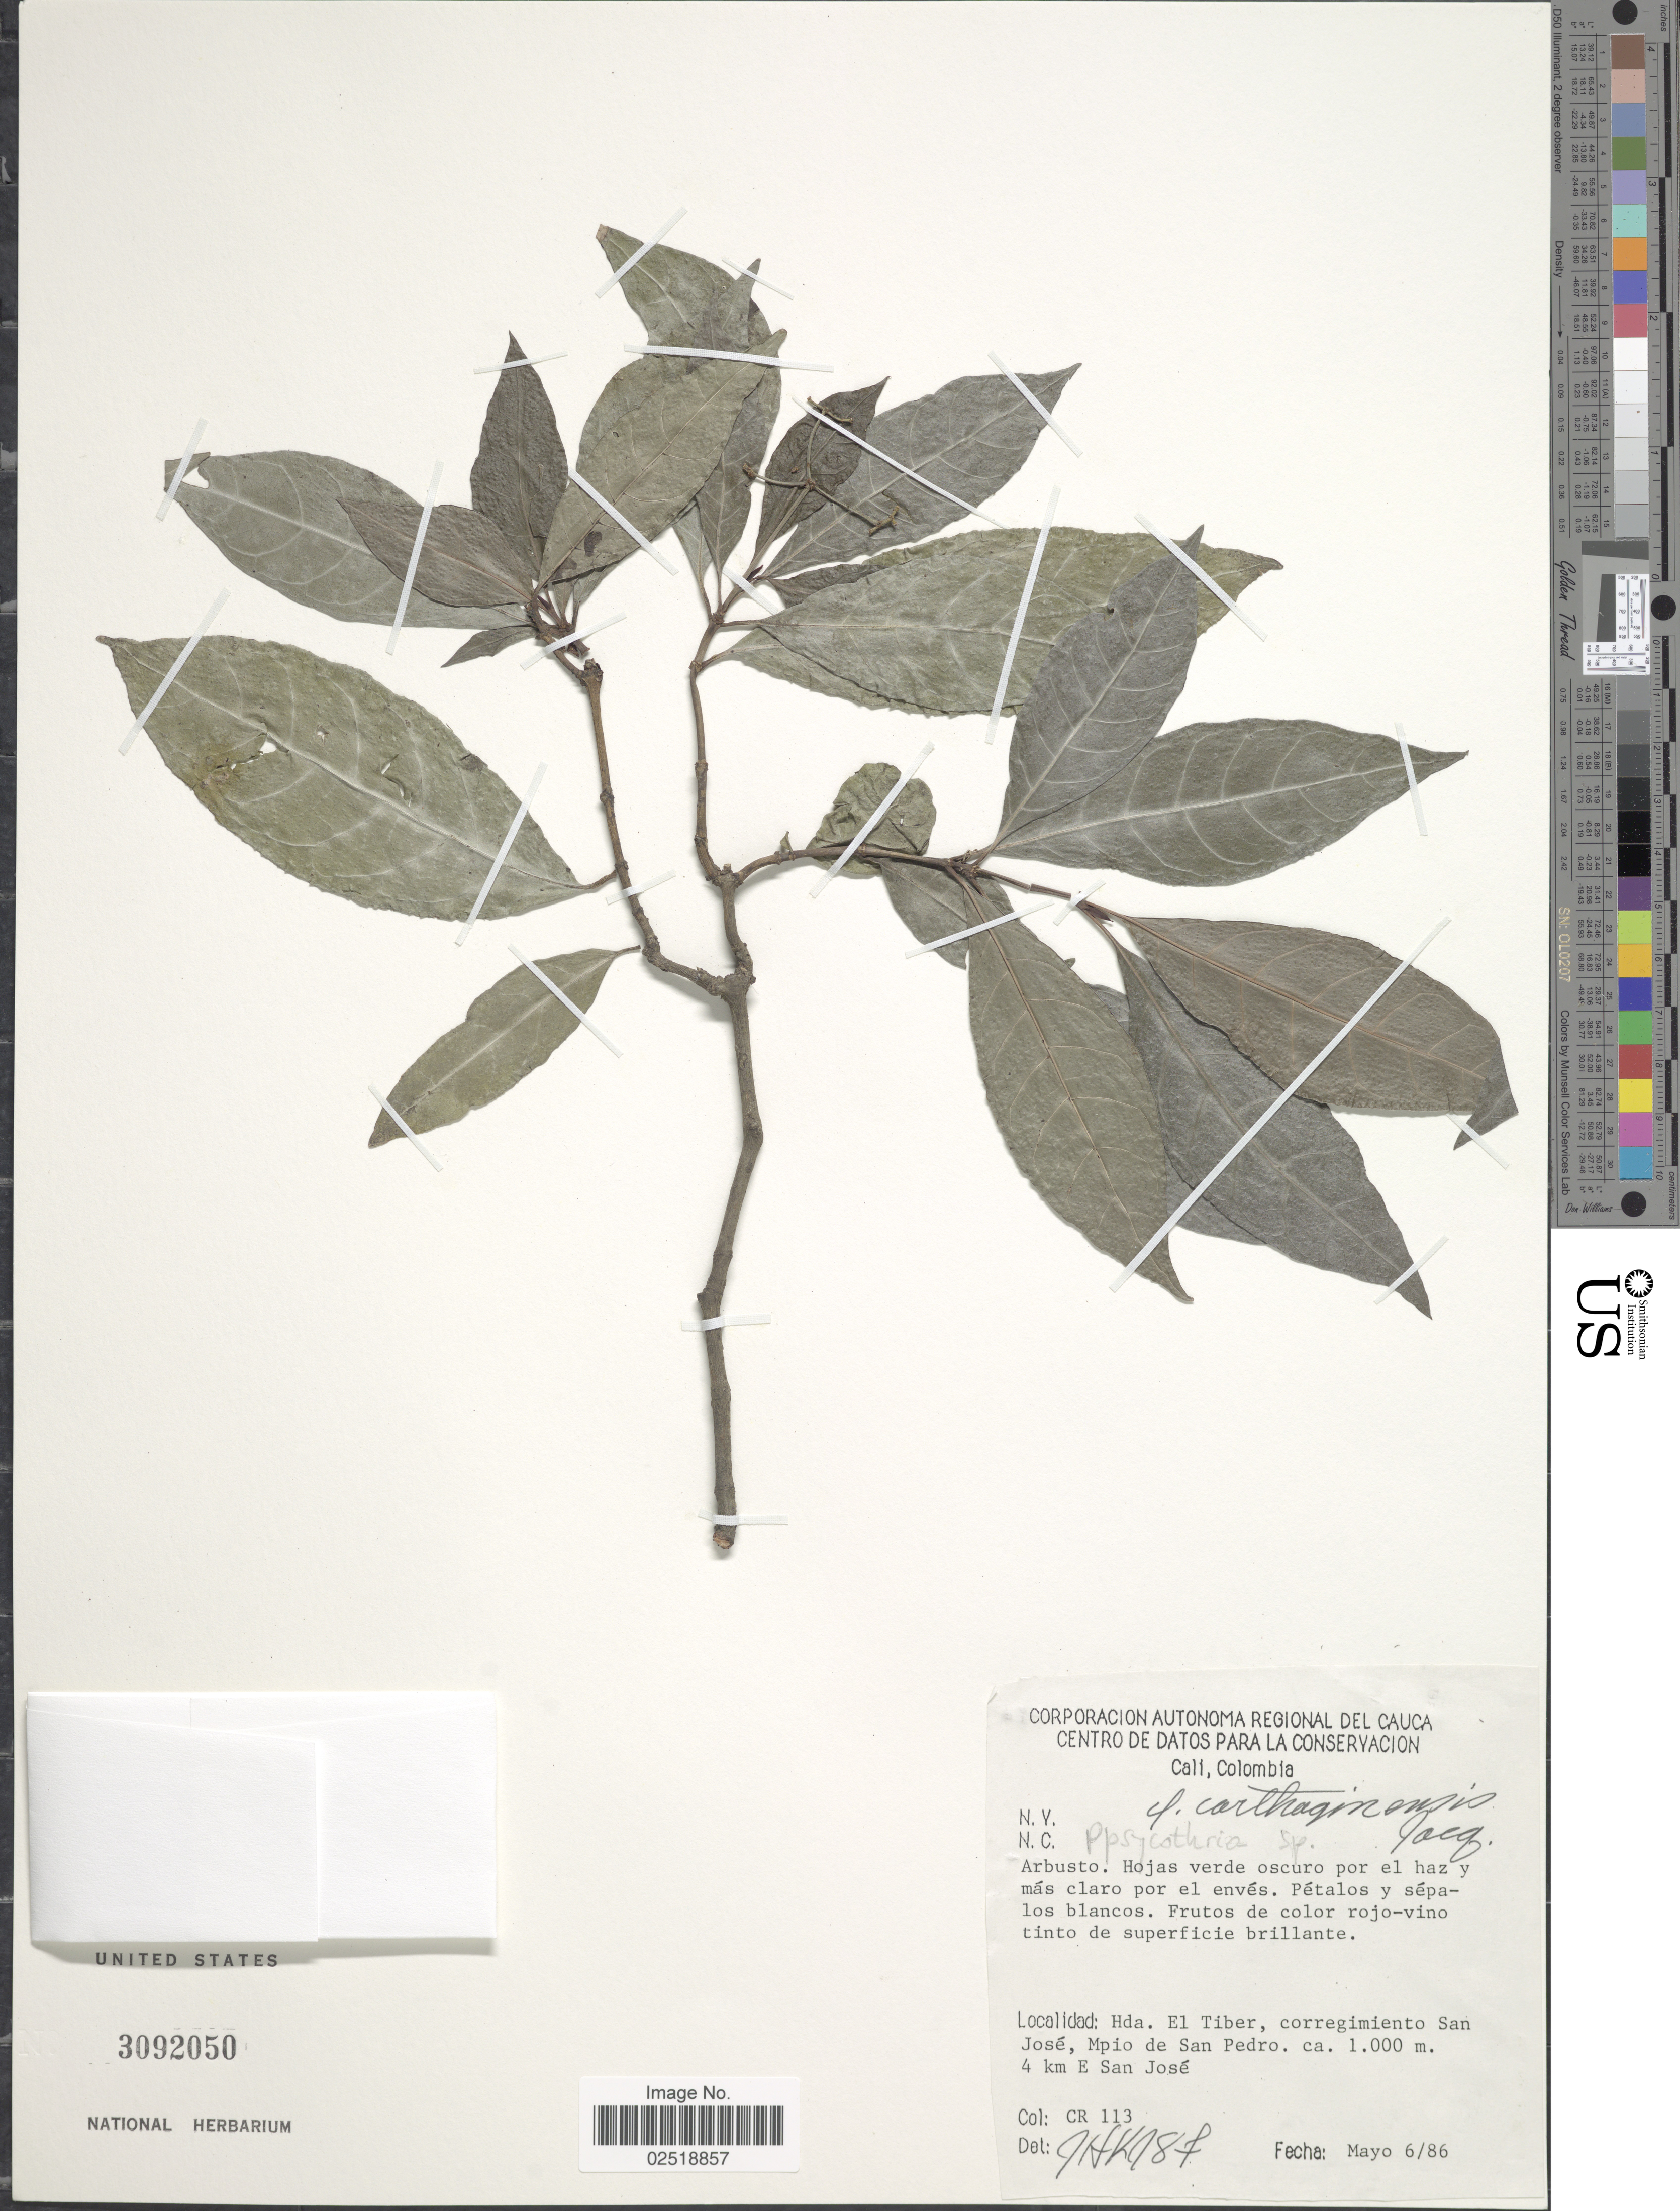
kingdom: Plantae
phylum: Tracheophyta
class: Magnoliopsida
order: Gentianales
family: Rubiaceae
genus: Psychotria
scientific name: Psychotria carthagenensis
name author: Jacq.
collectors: C. R.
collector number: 113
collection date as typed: Transcribed d/m/y: 6/5/86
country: Colombia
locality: Hda. El Tiber, corregimiento San José, Mpio de San Pedro, 4 km E San José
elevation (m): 1000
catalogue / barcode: US 3092050